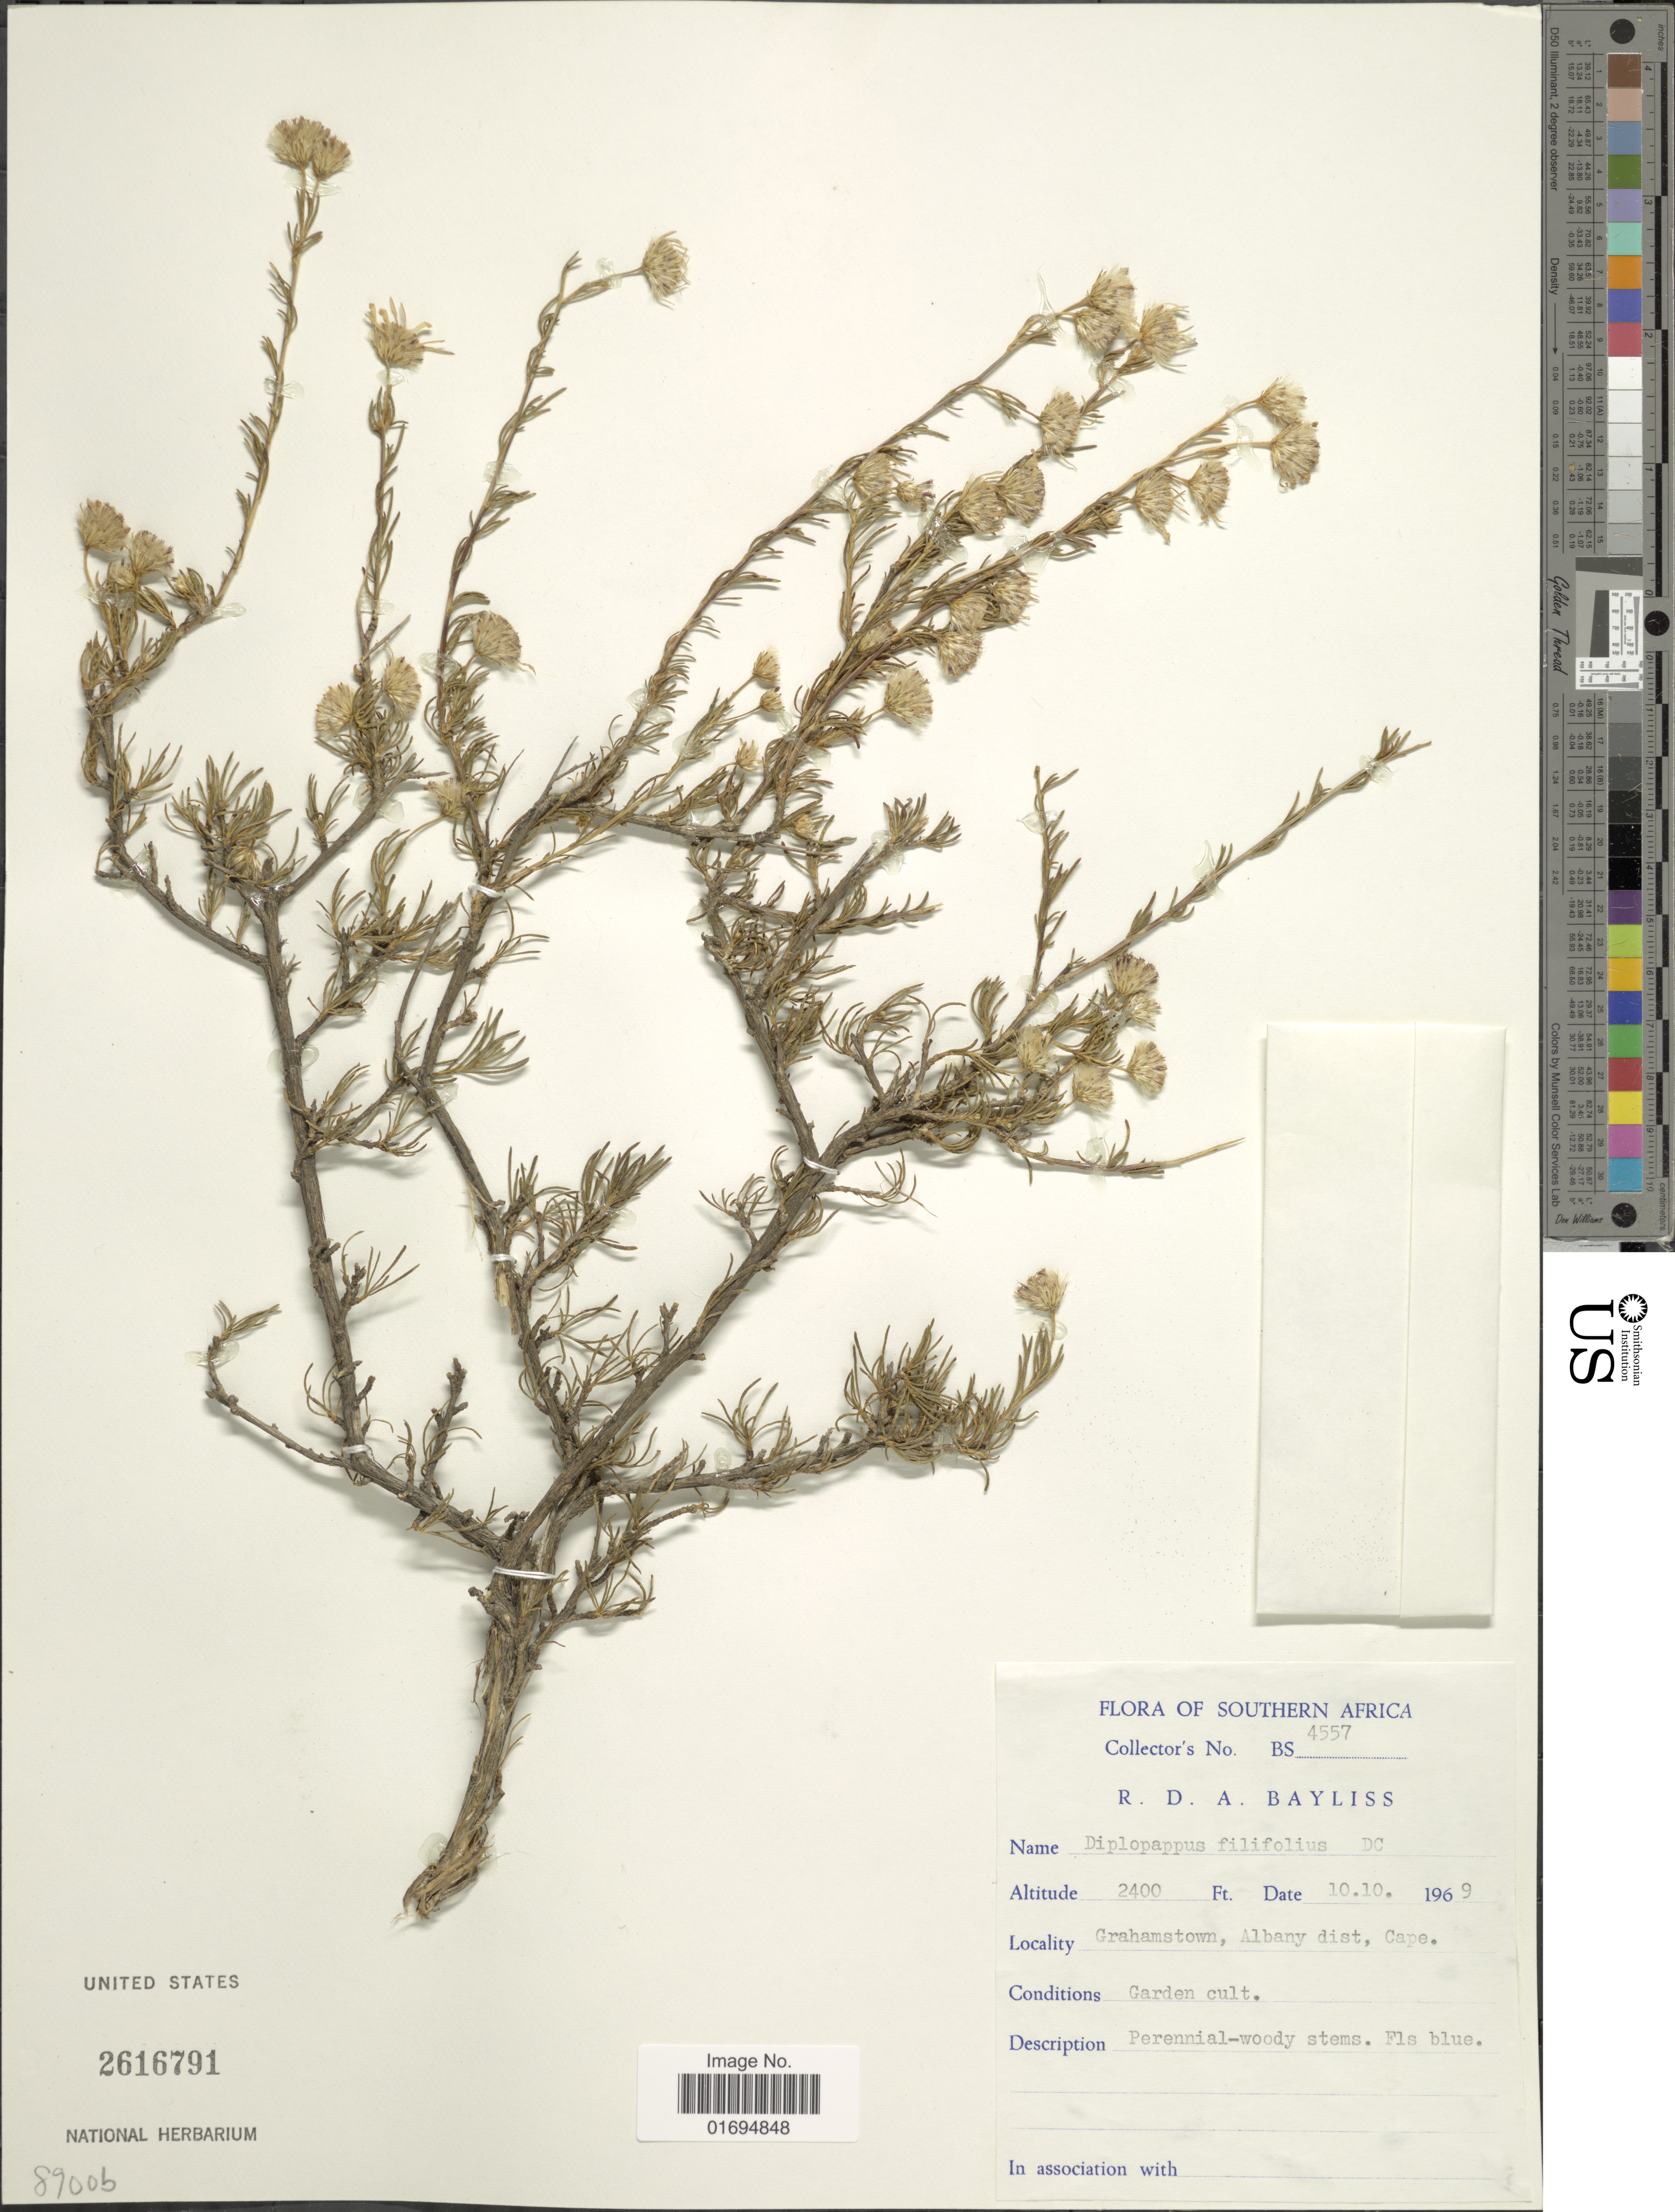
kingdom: Plantae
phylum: Tracheophyta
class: Magnoliopsida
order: Asterales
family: Asteraceae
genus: Felicia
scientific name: Felicia filifolia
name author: (Vent.) Burtt Davy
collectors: R. Bayliss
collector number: BS4557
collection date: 1969-10-10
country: South Africa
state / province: Eastern Cape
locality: Southern Africa, Grahamstown, Albany dist, Cape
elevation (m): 732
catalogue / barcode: US 2616791